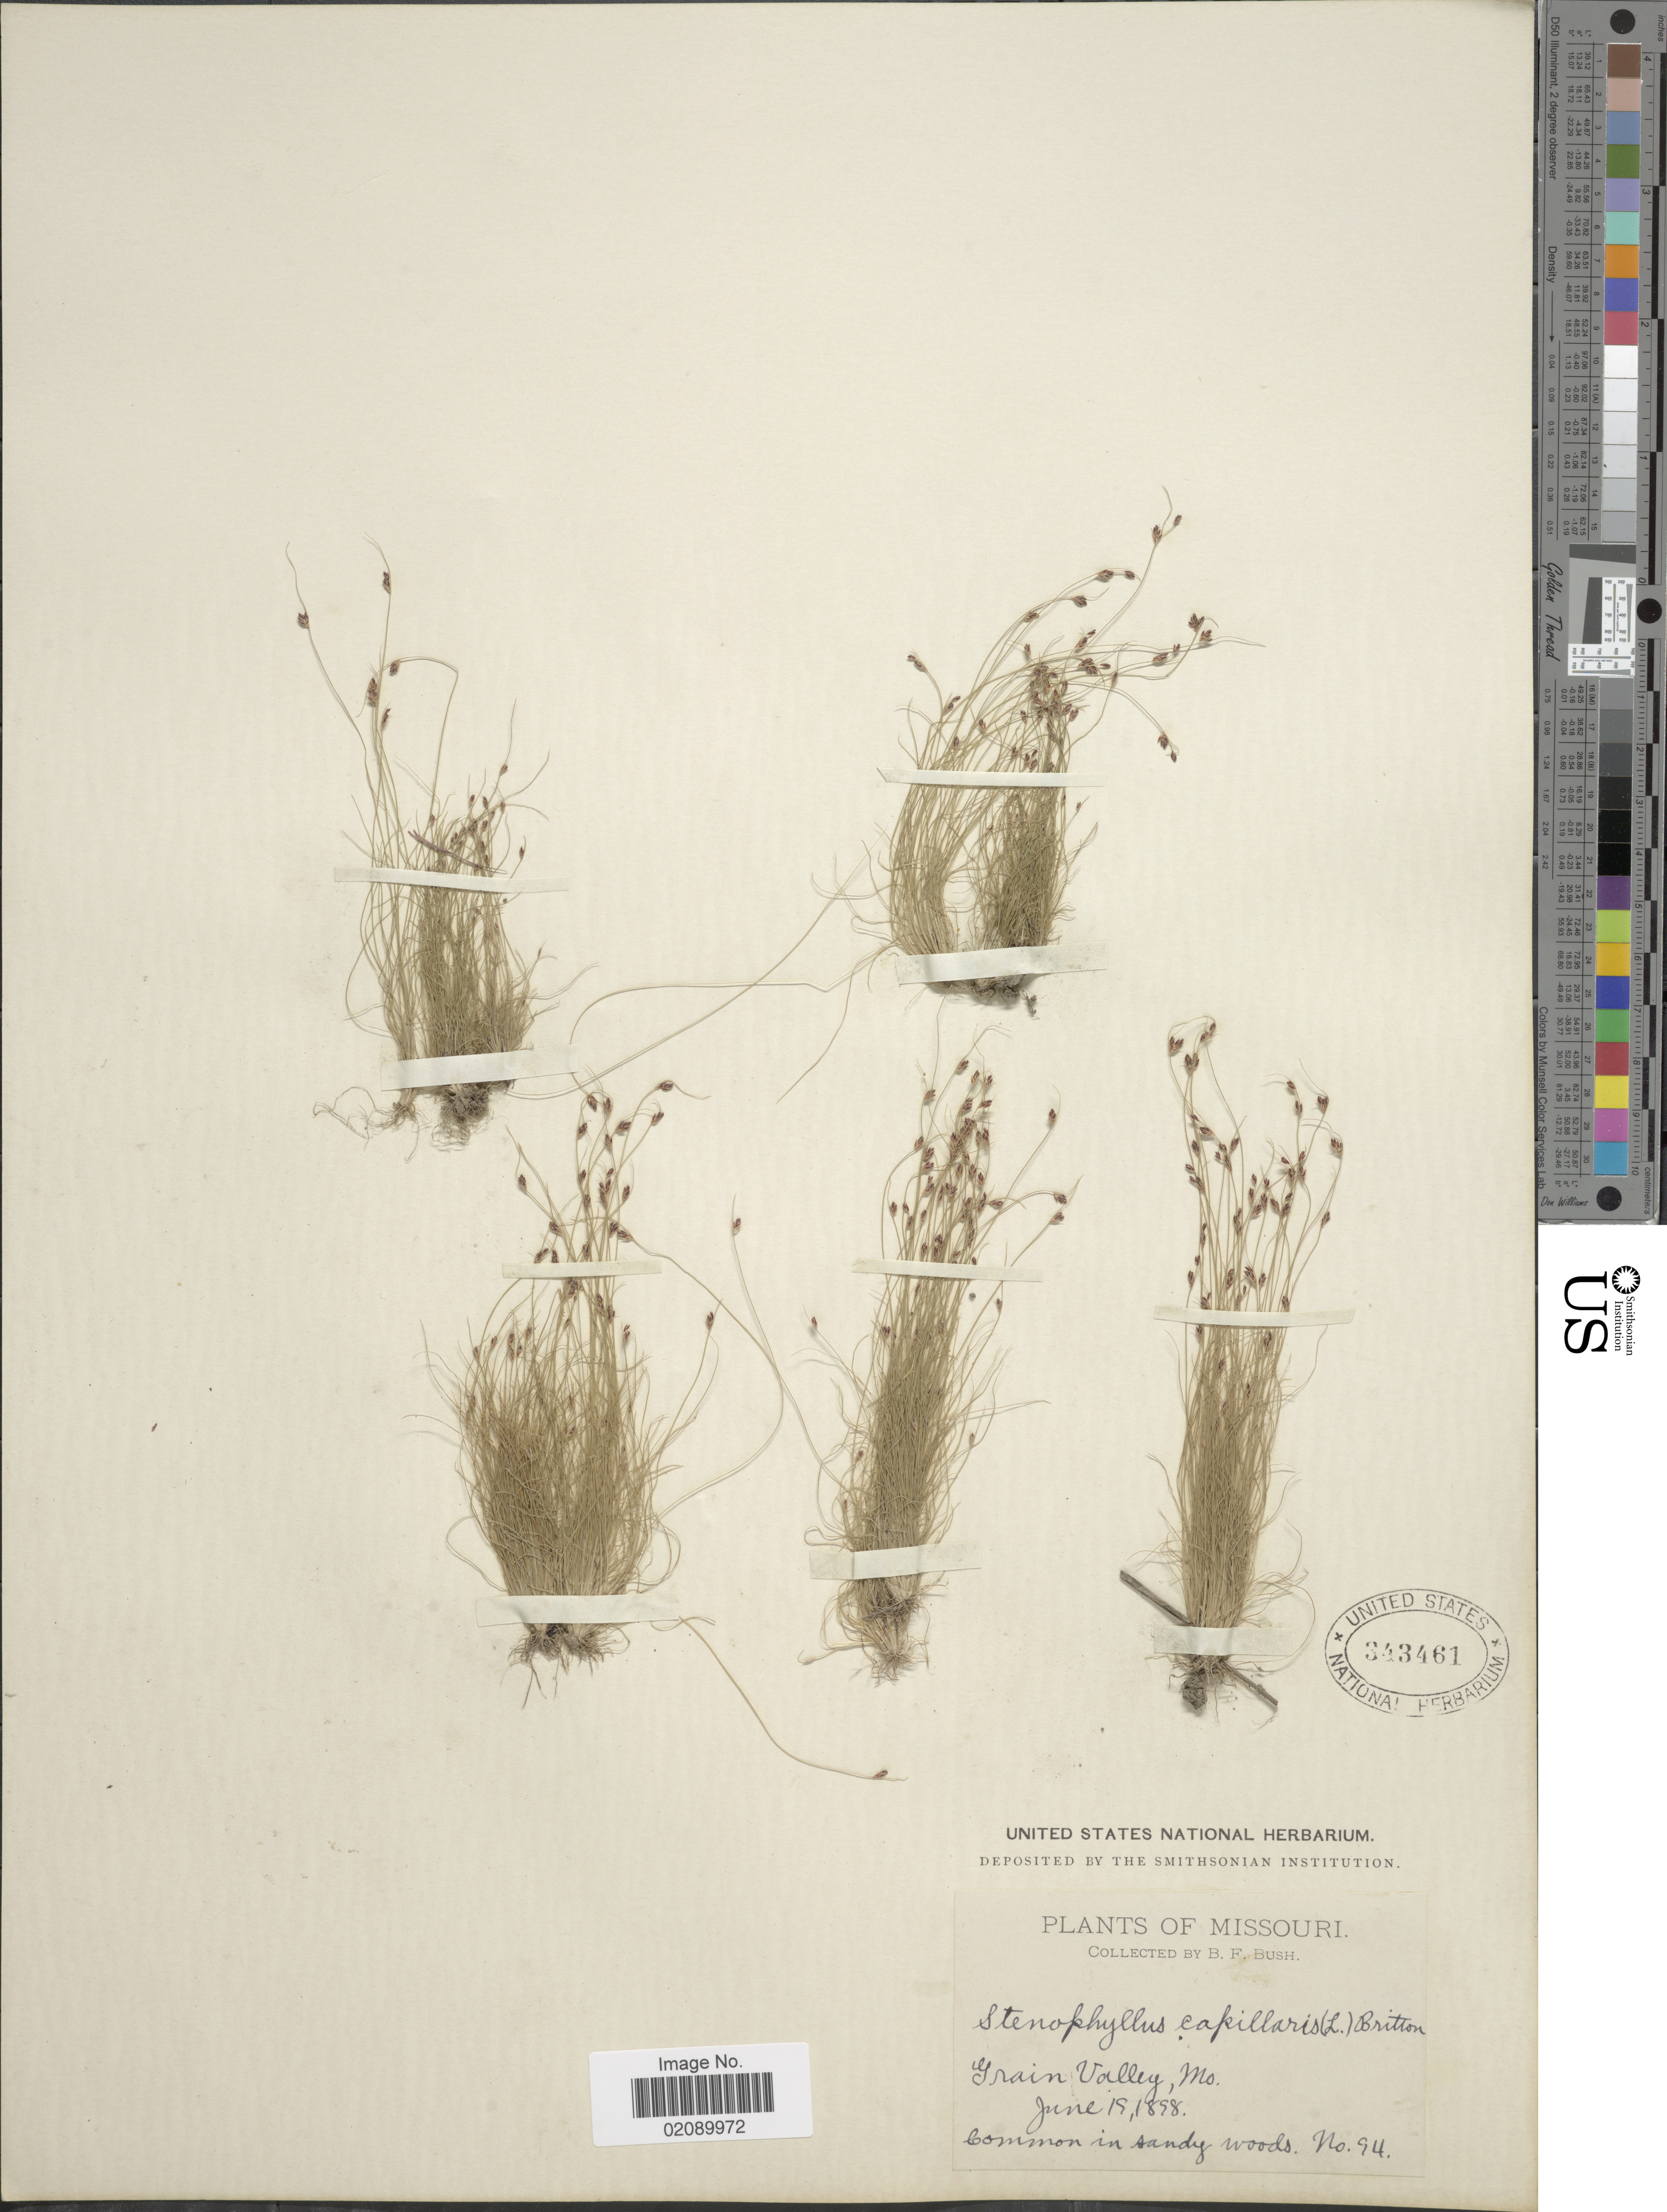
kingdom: Plantae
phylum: Tracheophyta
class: Liliopsida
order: Poales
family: Cyperaceae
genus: Bulbostylis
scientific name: Bulbostylis capillaris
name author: (L.) Kunth ex C.B. Clarke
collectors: B. F. Bush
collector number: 94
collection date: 1898-06-19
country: United States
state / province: Missouri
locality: Grain Valley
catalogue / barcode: US 343461